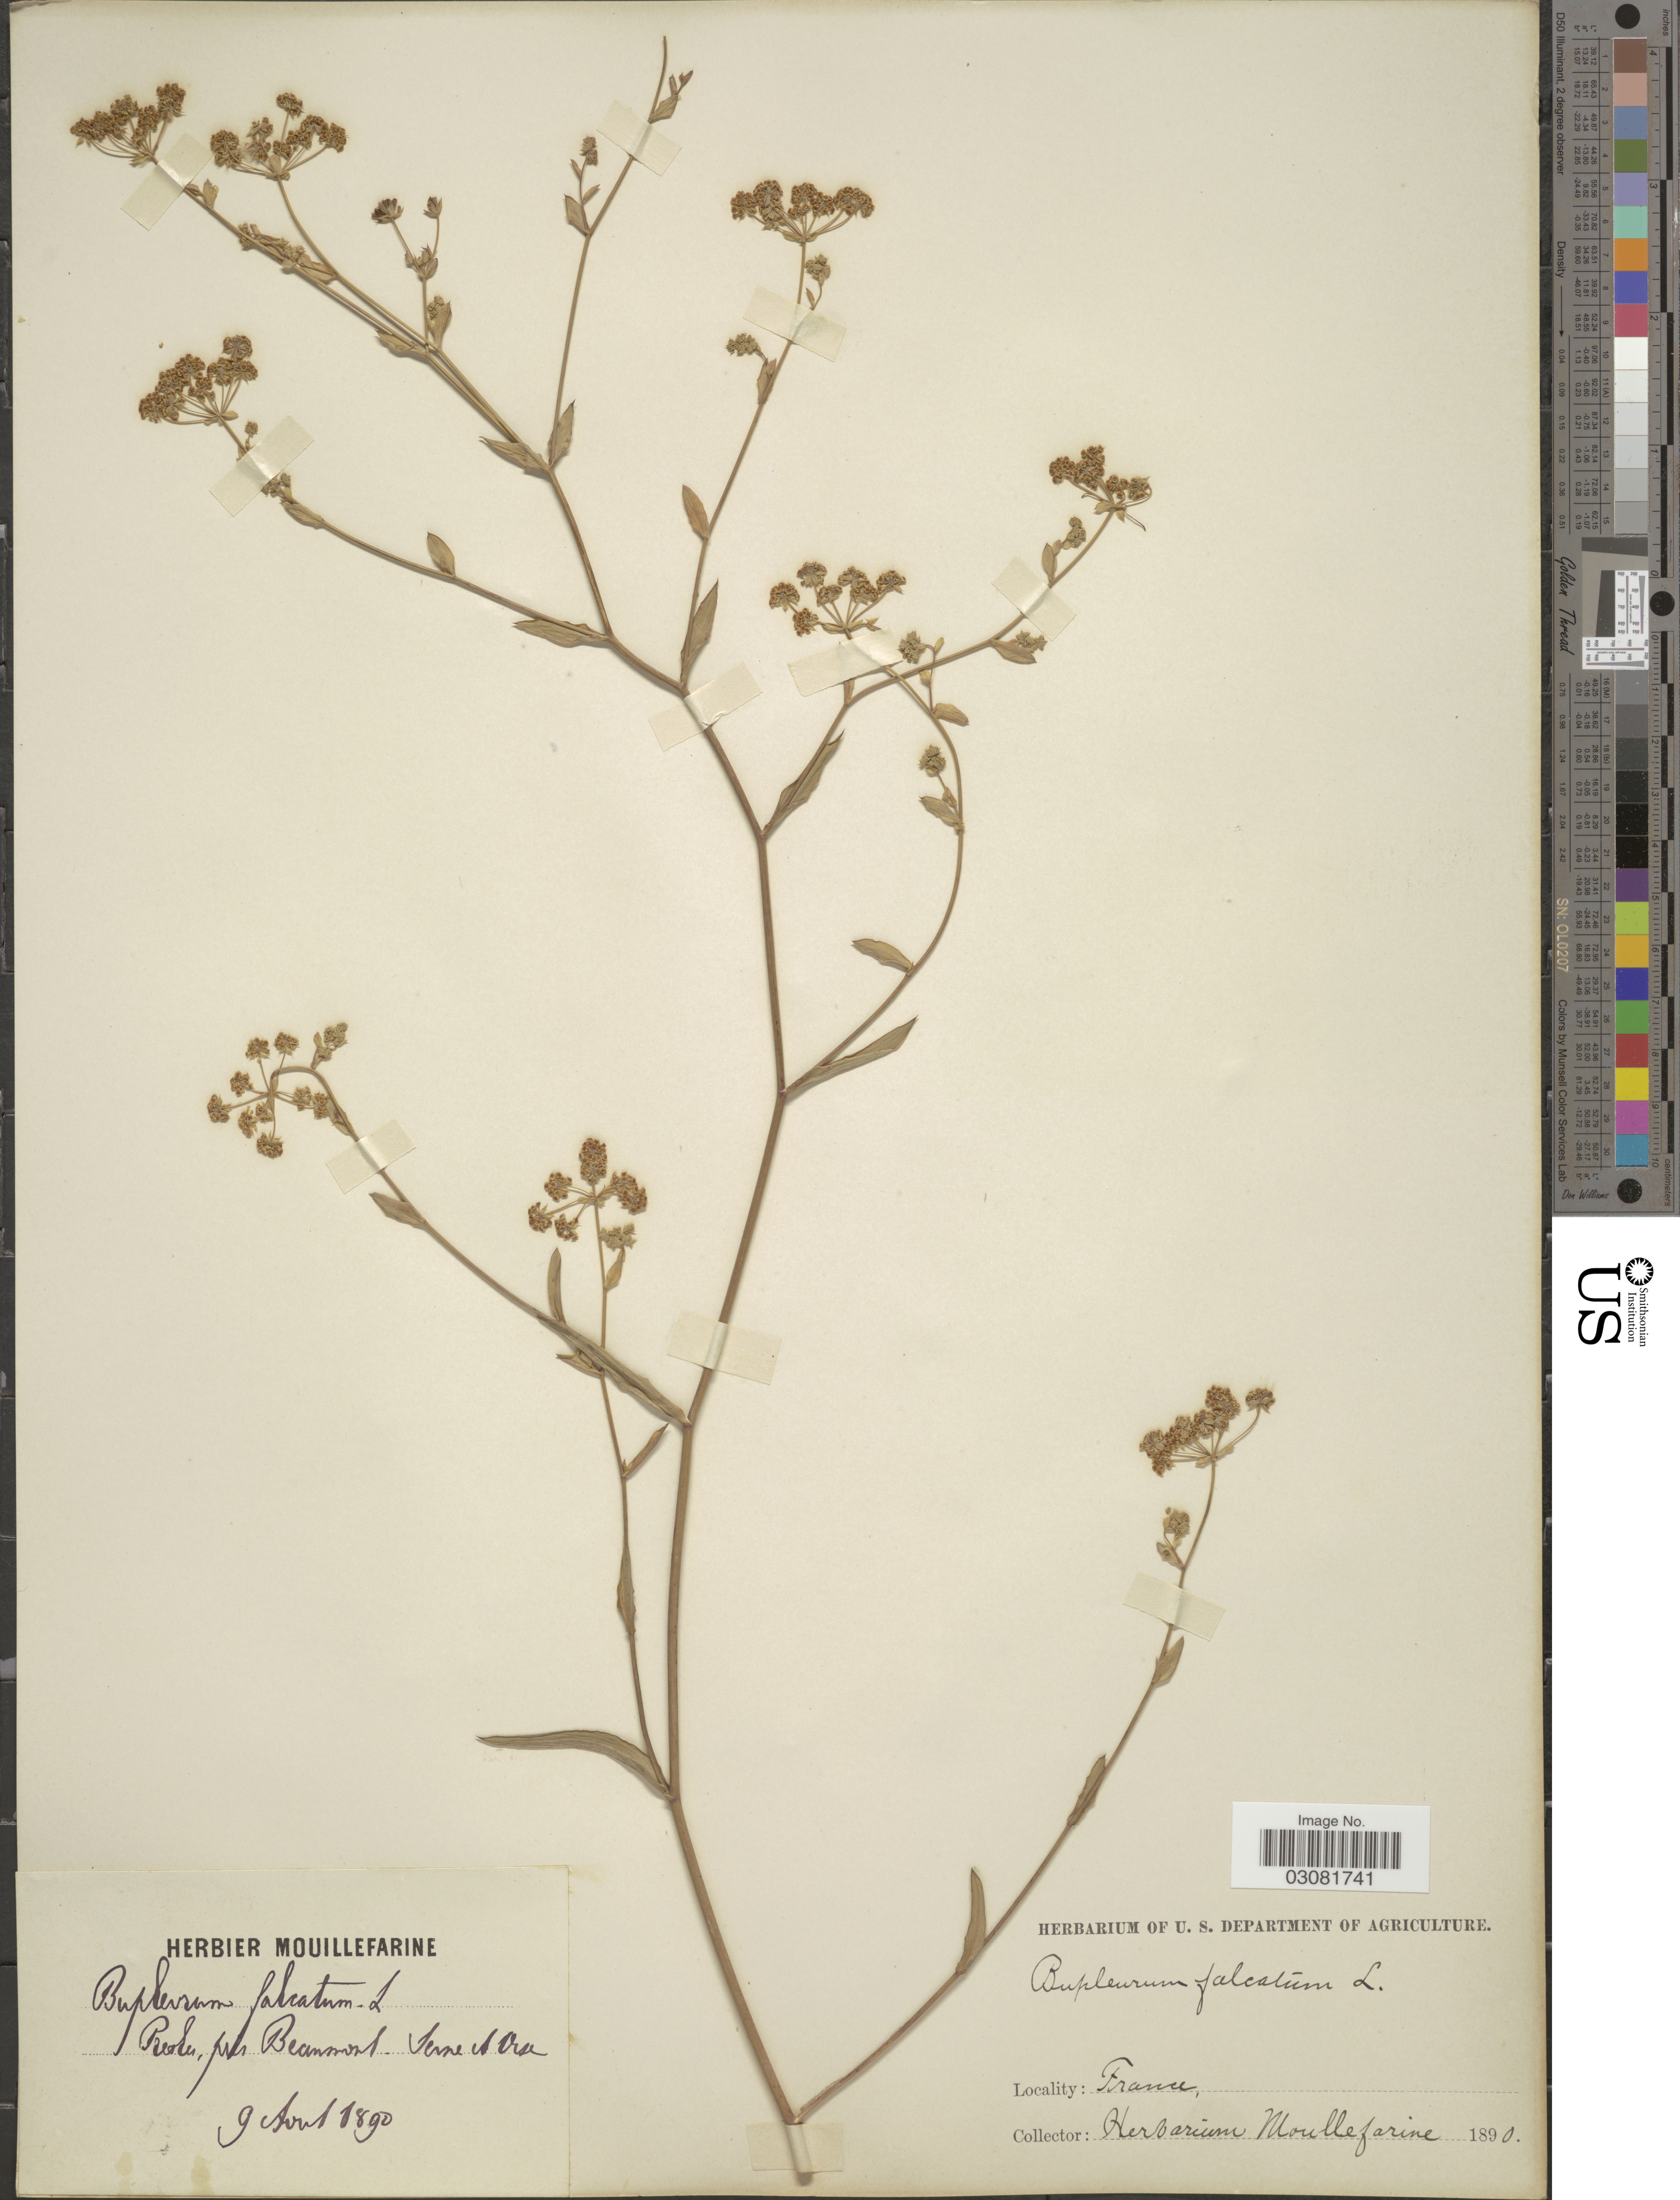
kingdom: Plantae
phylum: Tracheophyta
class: Magnoliopsida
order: Apiales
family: Apiaceae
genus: Bupleurum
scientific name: Bupleurum falcatum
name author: L.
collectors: ex herb. Mouillefarine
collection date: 1890-08-09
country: France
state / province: Île-de-France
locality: Presles près Beaumont, Seine et Oise.